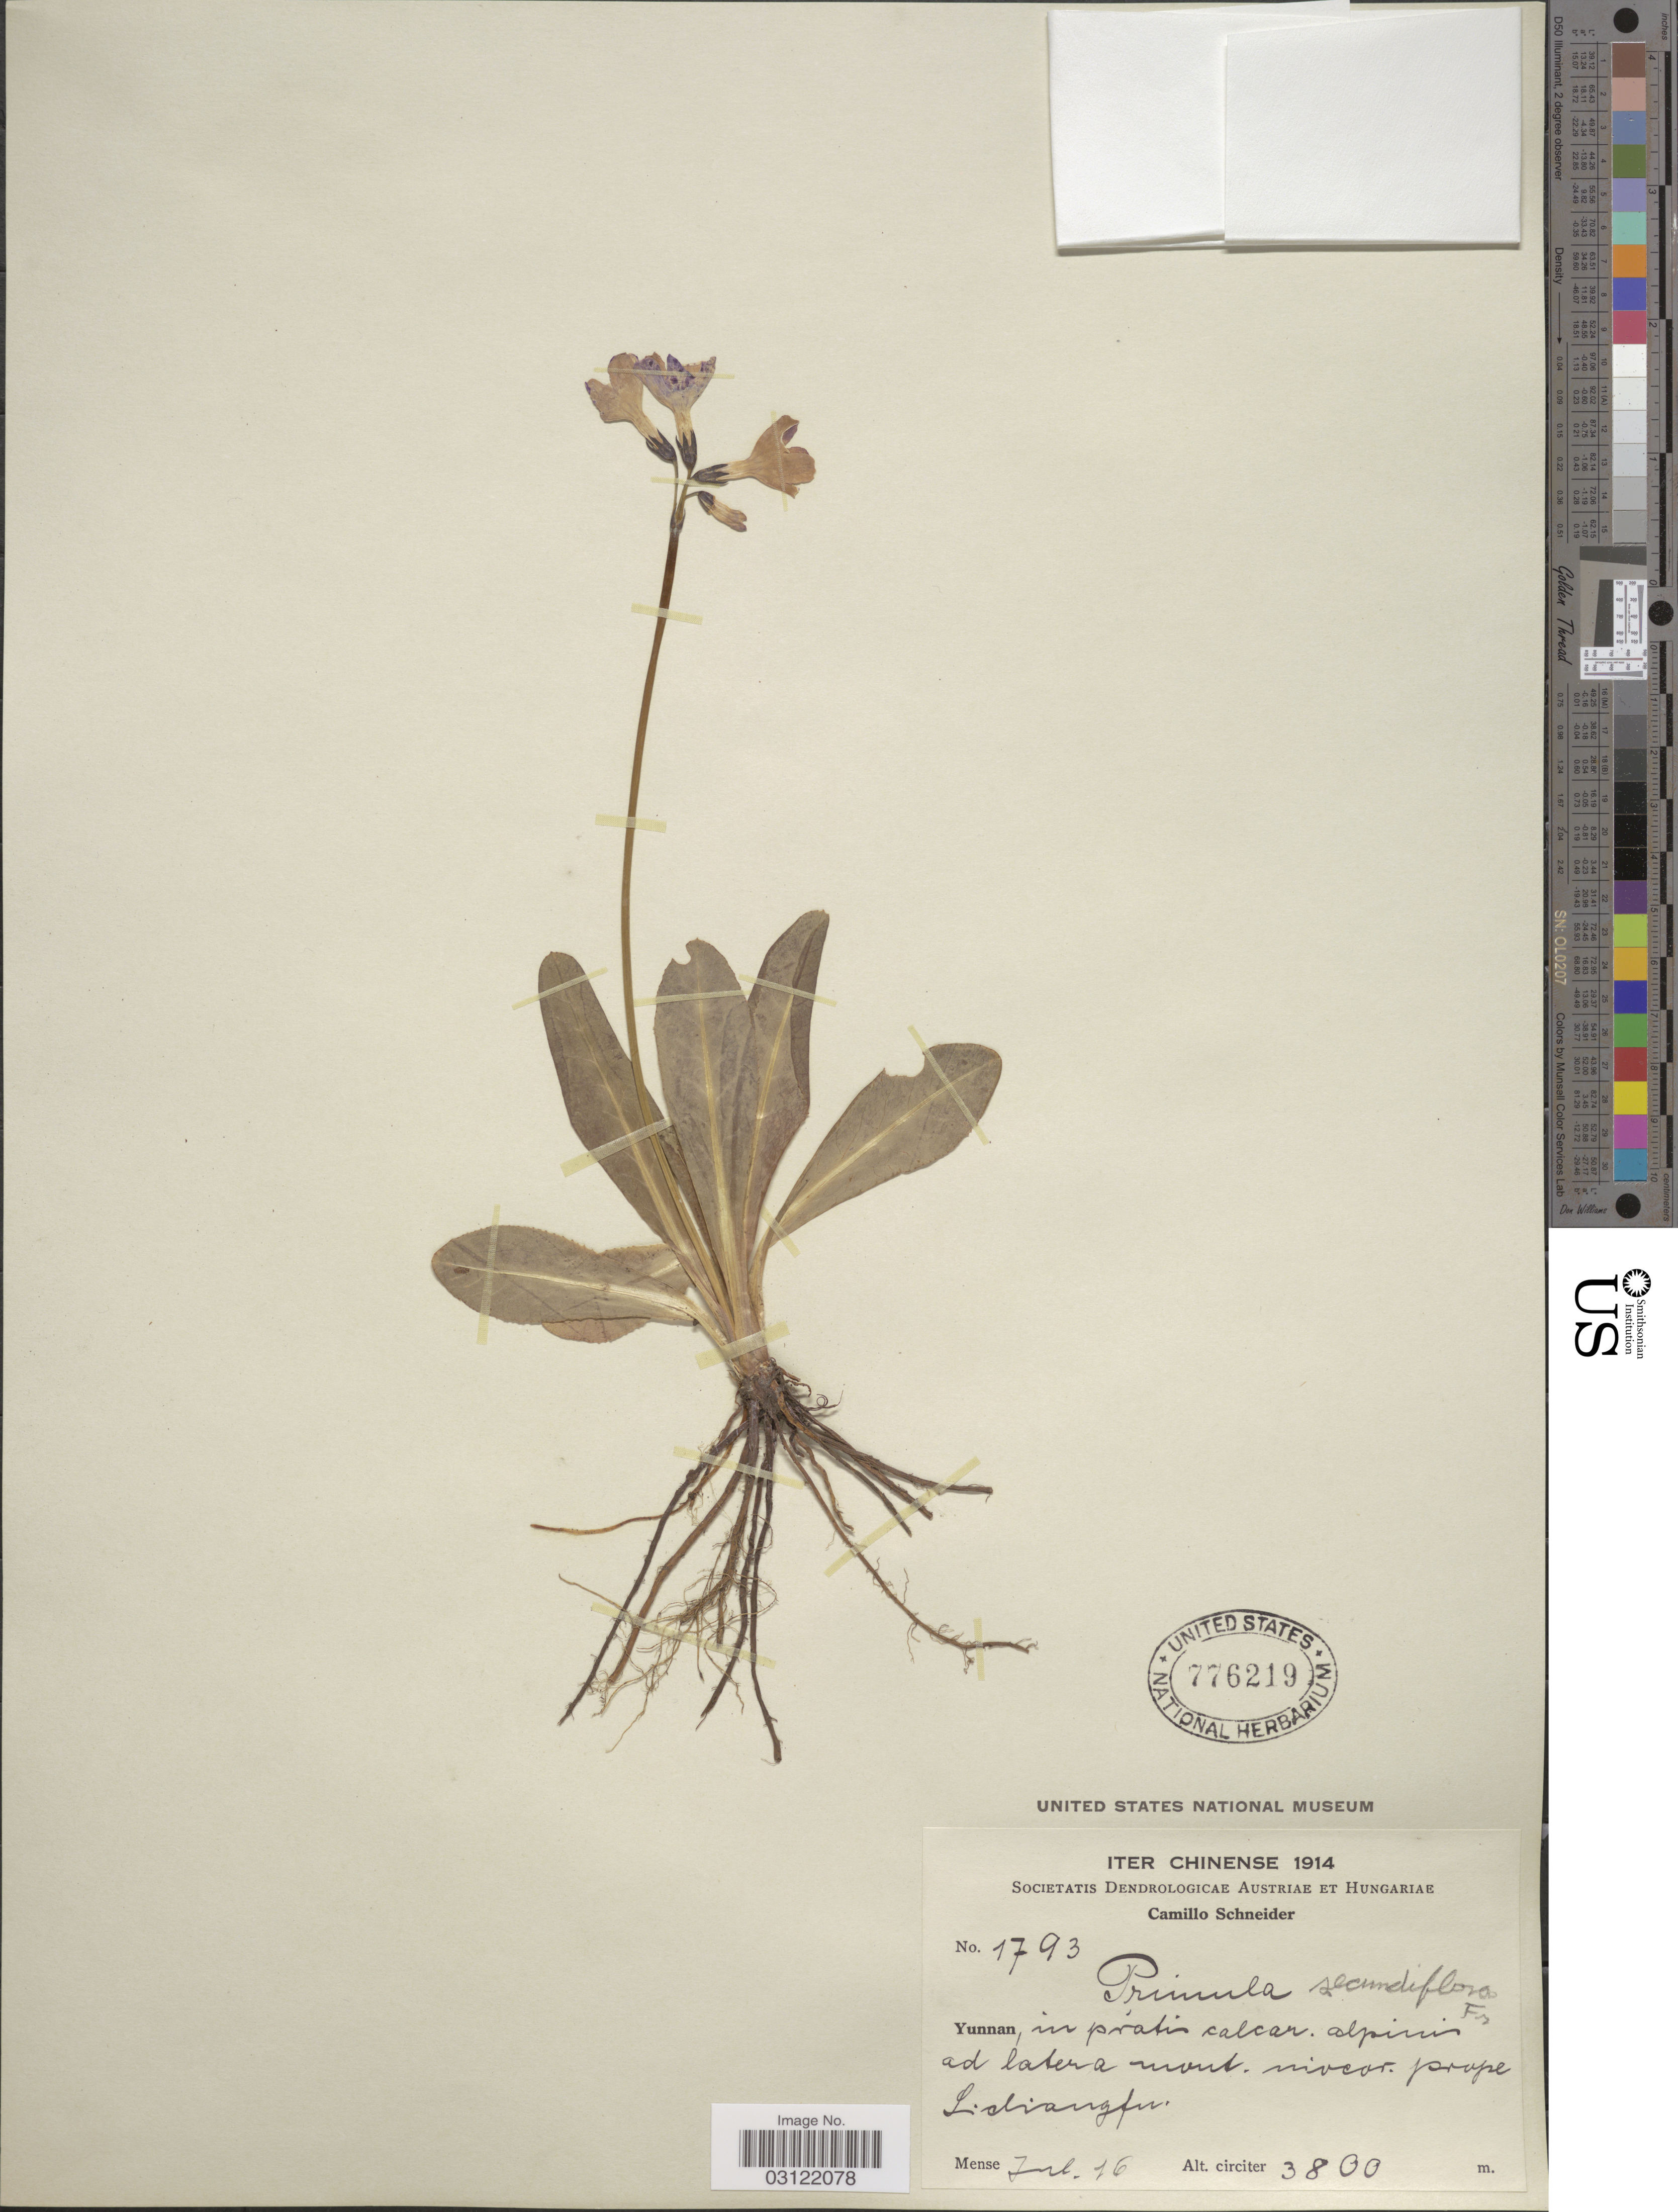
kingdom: Plantae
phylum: Tracheophyta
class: Magnoliopsida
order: Ericales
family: Primulaceae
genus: Primula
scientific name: Primula secundiflora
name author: Franch.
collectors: C. K. Schneider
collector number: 1793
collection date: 1914-07-16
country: China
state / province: Yunnan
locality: In pratis calcar. alpinis ad latera mont. vivcar [interpreted]. prope Lichiangfu.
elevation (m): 3800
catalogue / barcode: US 776219